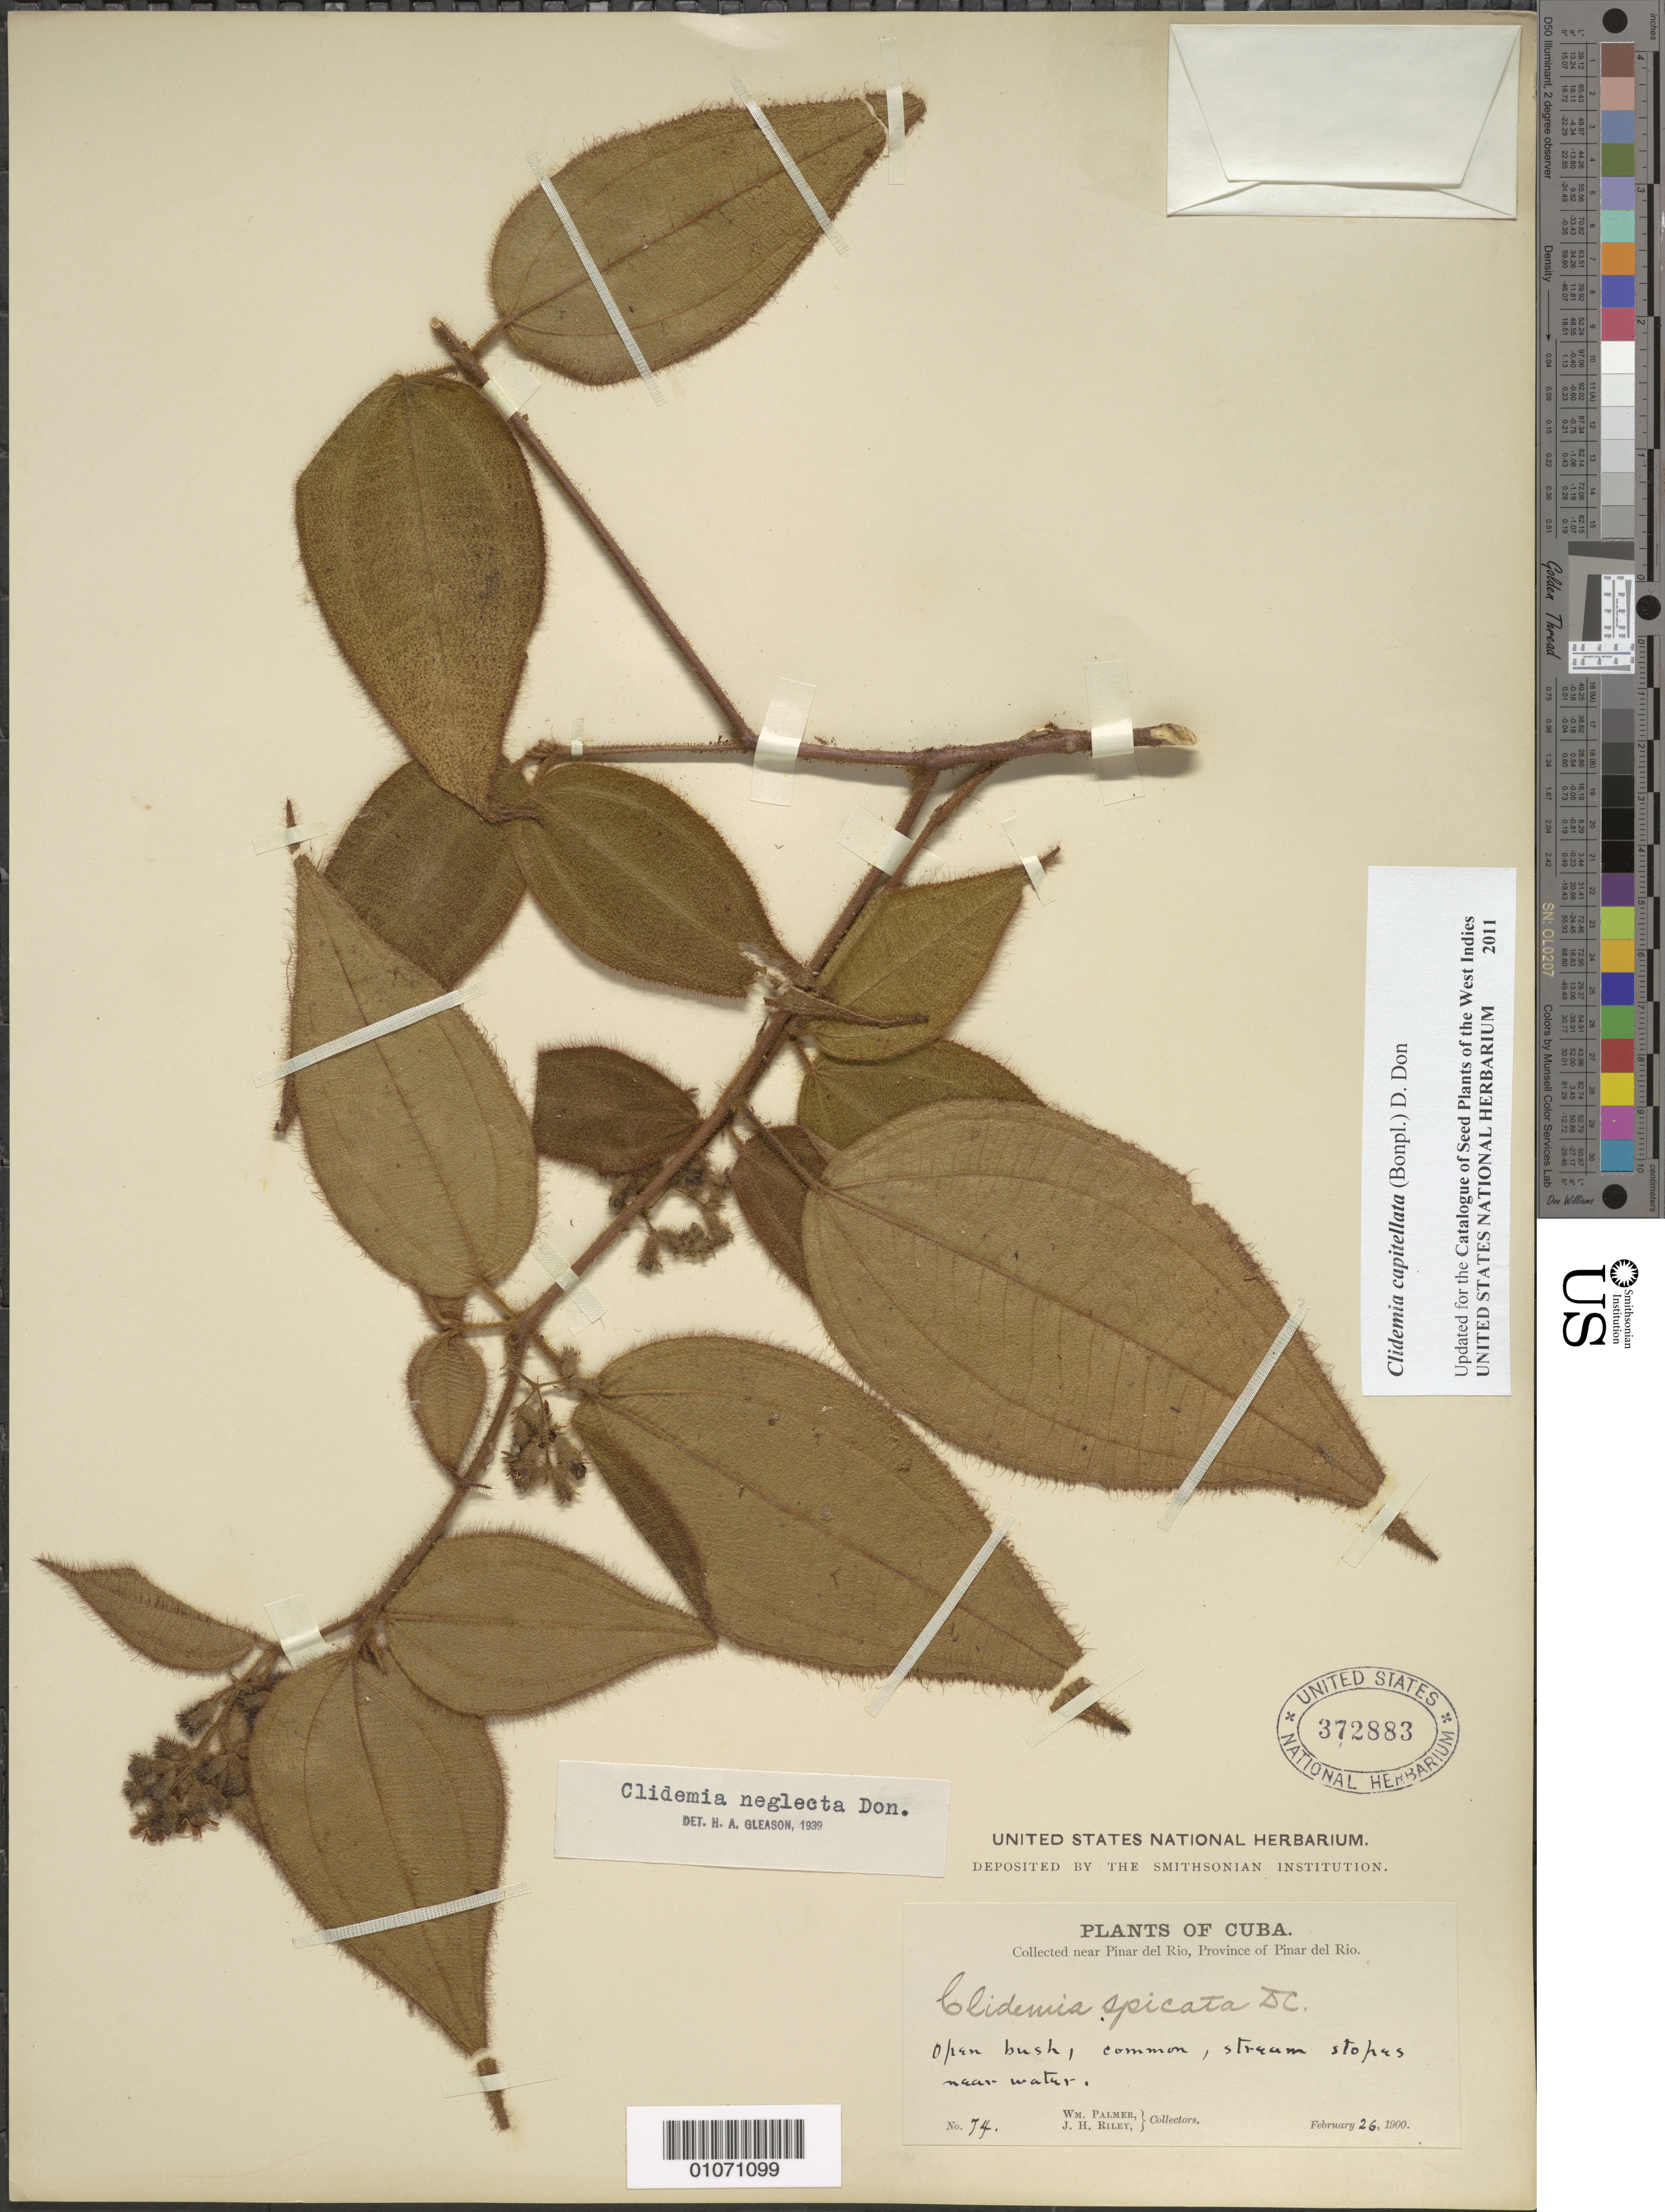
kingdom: Plantae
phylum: Tracheophyta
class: Magnoliopsida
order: Myrtales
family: Melastomataceae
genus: Clidemia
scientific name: Clidemia urceolata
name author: DC.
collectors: W. Palmer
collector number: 74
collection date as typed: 26 Feb 1900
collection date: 1900-02-26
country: Cuba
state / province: Pinar del Rio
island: Cuba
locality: Pinar del Rio, vicinity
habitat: Open bush, common, stream slopes near water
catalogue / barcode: US 372883